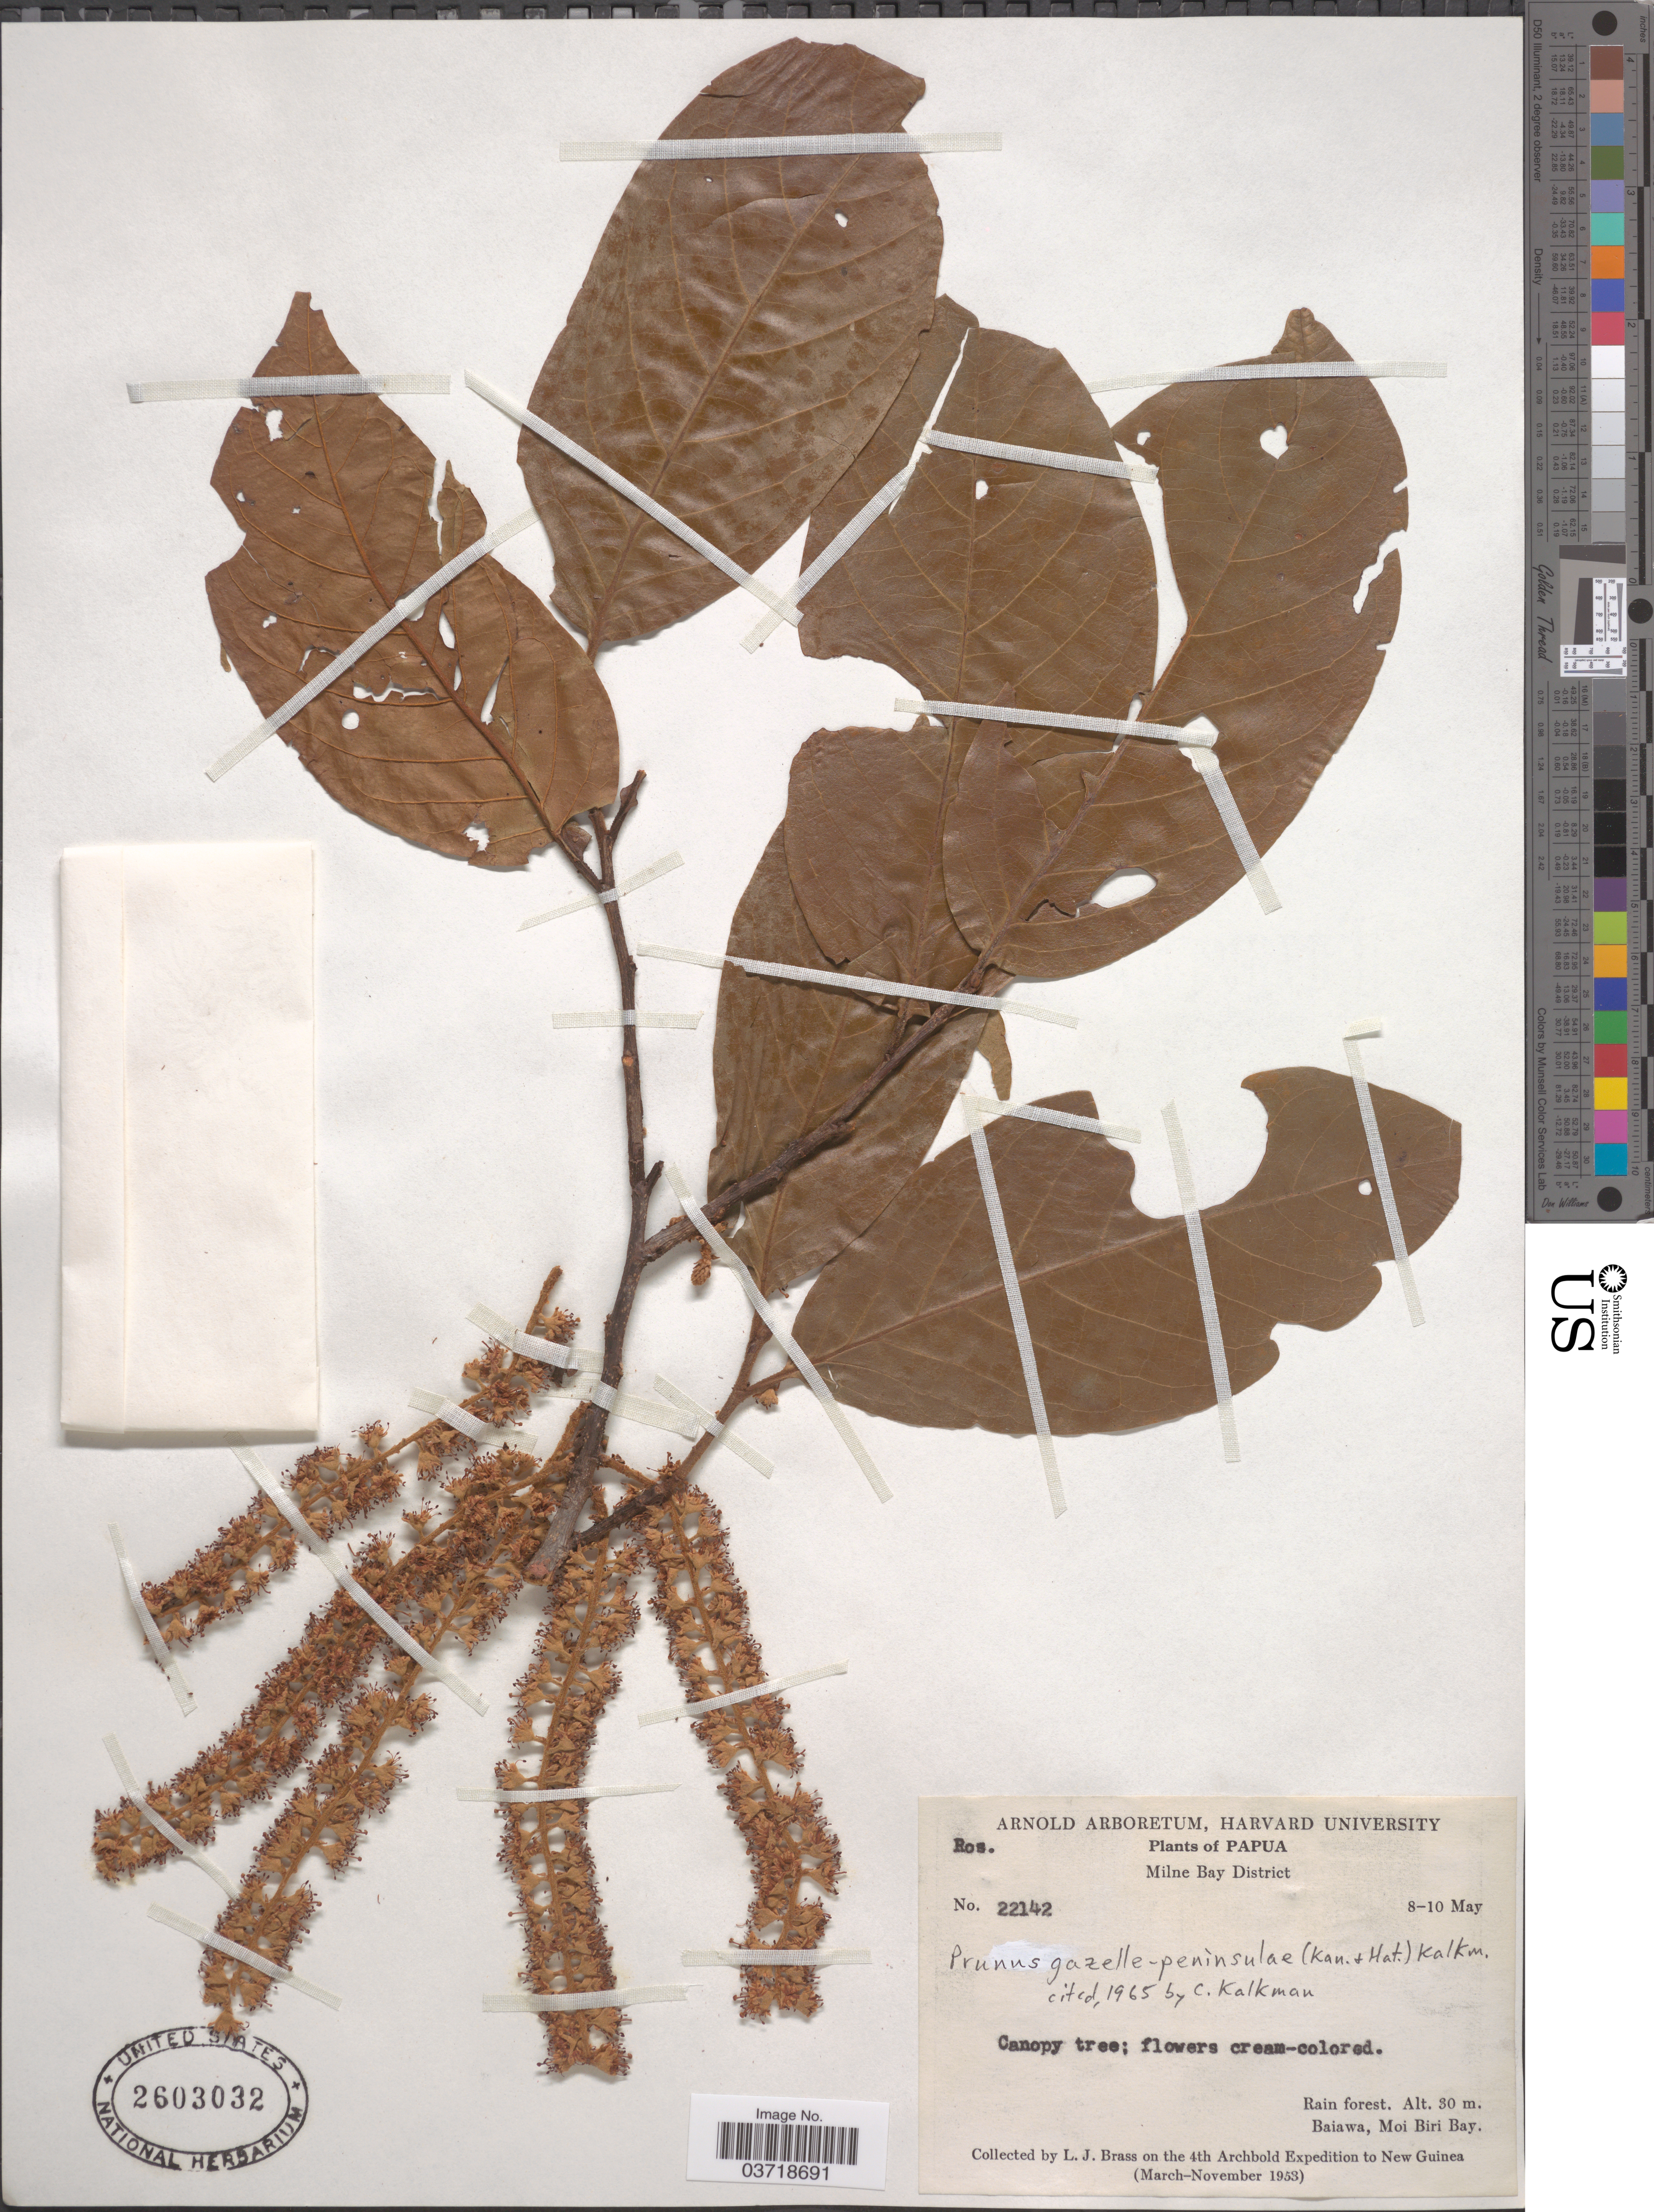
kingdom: Plantae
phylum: Tracheophyta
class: Magnoliopsida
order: Rosales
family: Rosaceae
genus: Prunus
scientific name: Prunus gazelle-peninsulae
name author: (Kaneh. & Hatus.) Kalkman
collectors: L. J. Brass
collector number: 22142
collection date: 1953-05-08/1953-05-10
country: Papua New Guinea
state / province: Milne Bay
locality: Papua. Milne Bay District. Baiawa, Moi Biri Bay. New Guinea.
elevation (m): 30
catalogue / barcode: US 2603032